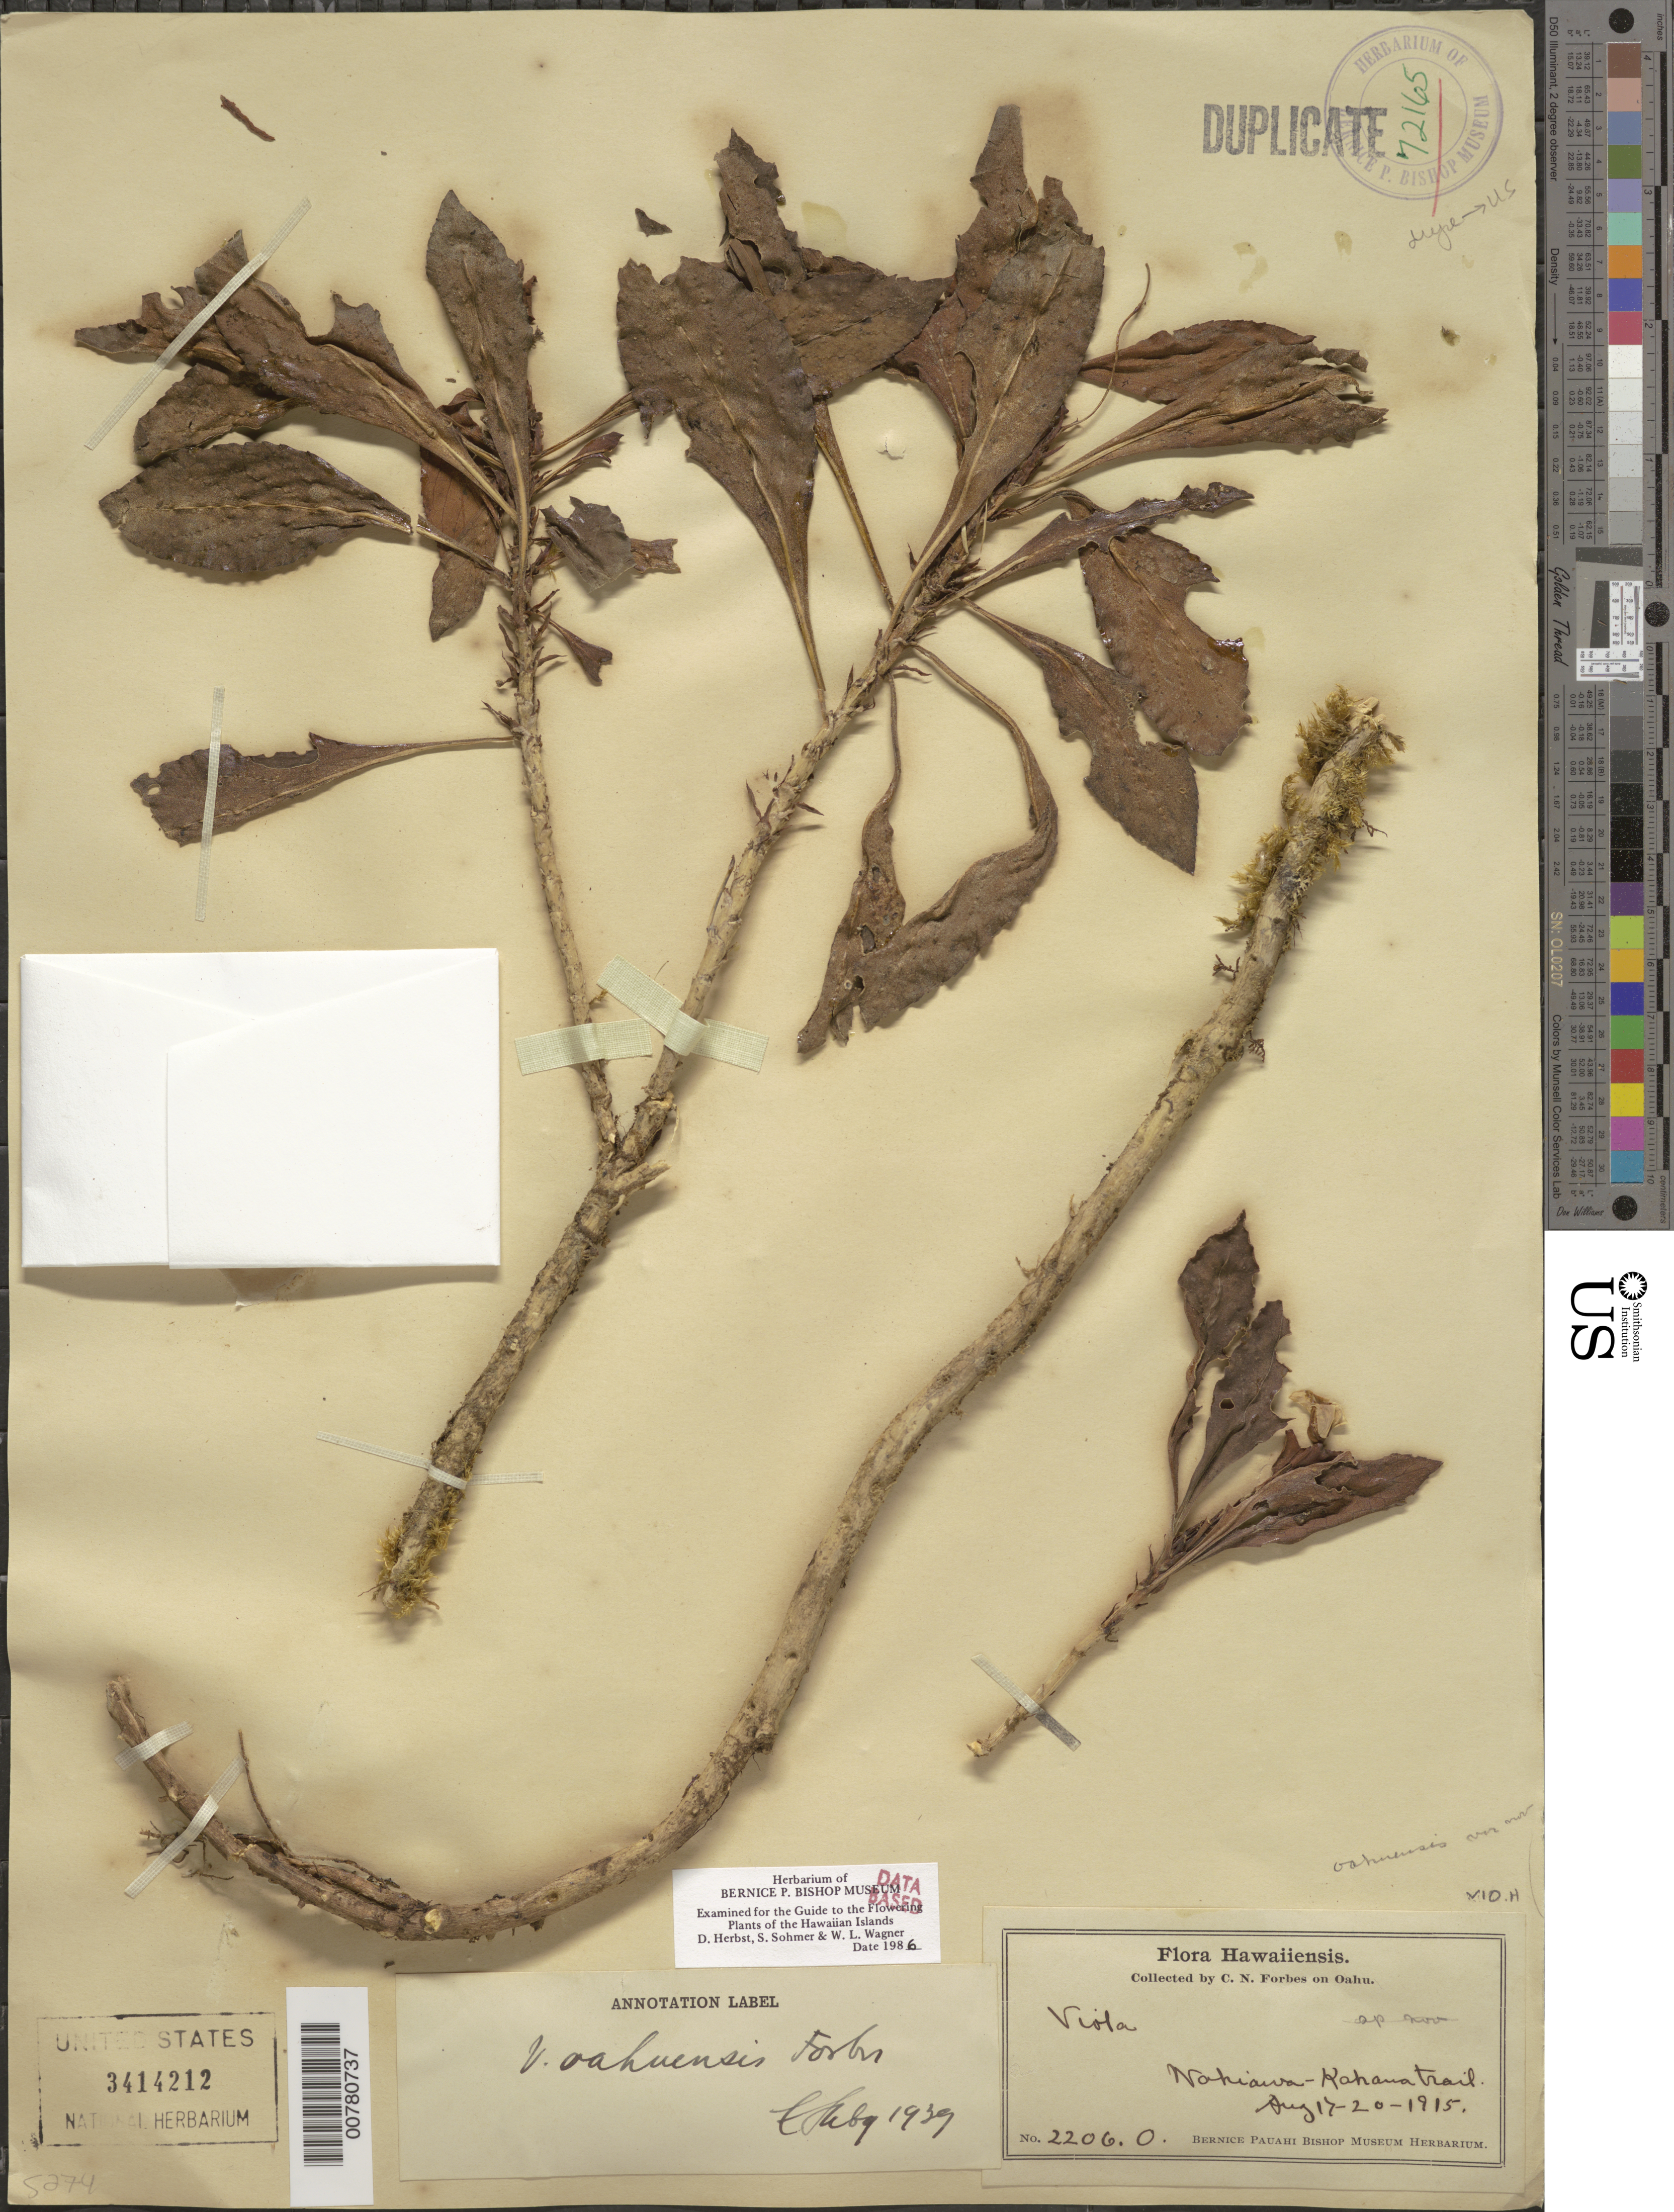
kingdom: Plantae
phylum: Tracheophyta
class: Magnoliopsida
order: Malpighiales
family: Violaceae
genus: Viola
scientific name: Viola oahuensis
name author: C.N. Forbes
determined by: Wagner, W. L.; Herbst, D. R.; Sohmer, S. H.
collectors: C. N. Forbes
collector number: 2206.O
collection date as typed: Aug 1915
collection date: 1915-08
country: United States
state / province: Hawaii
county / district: Honolulu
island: Oahu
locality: Wahiawa-Kahana Trail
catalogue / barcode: US 3414212